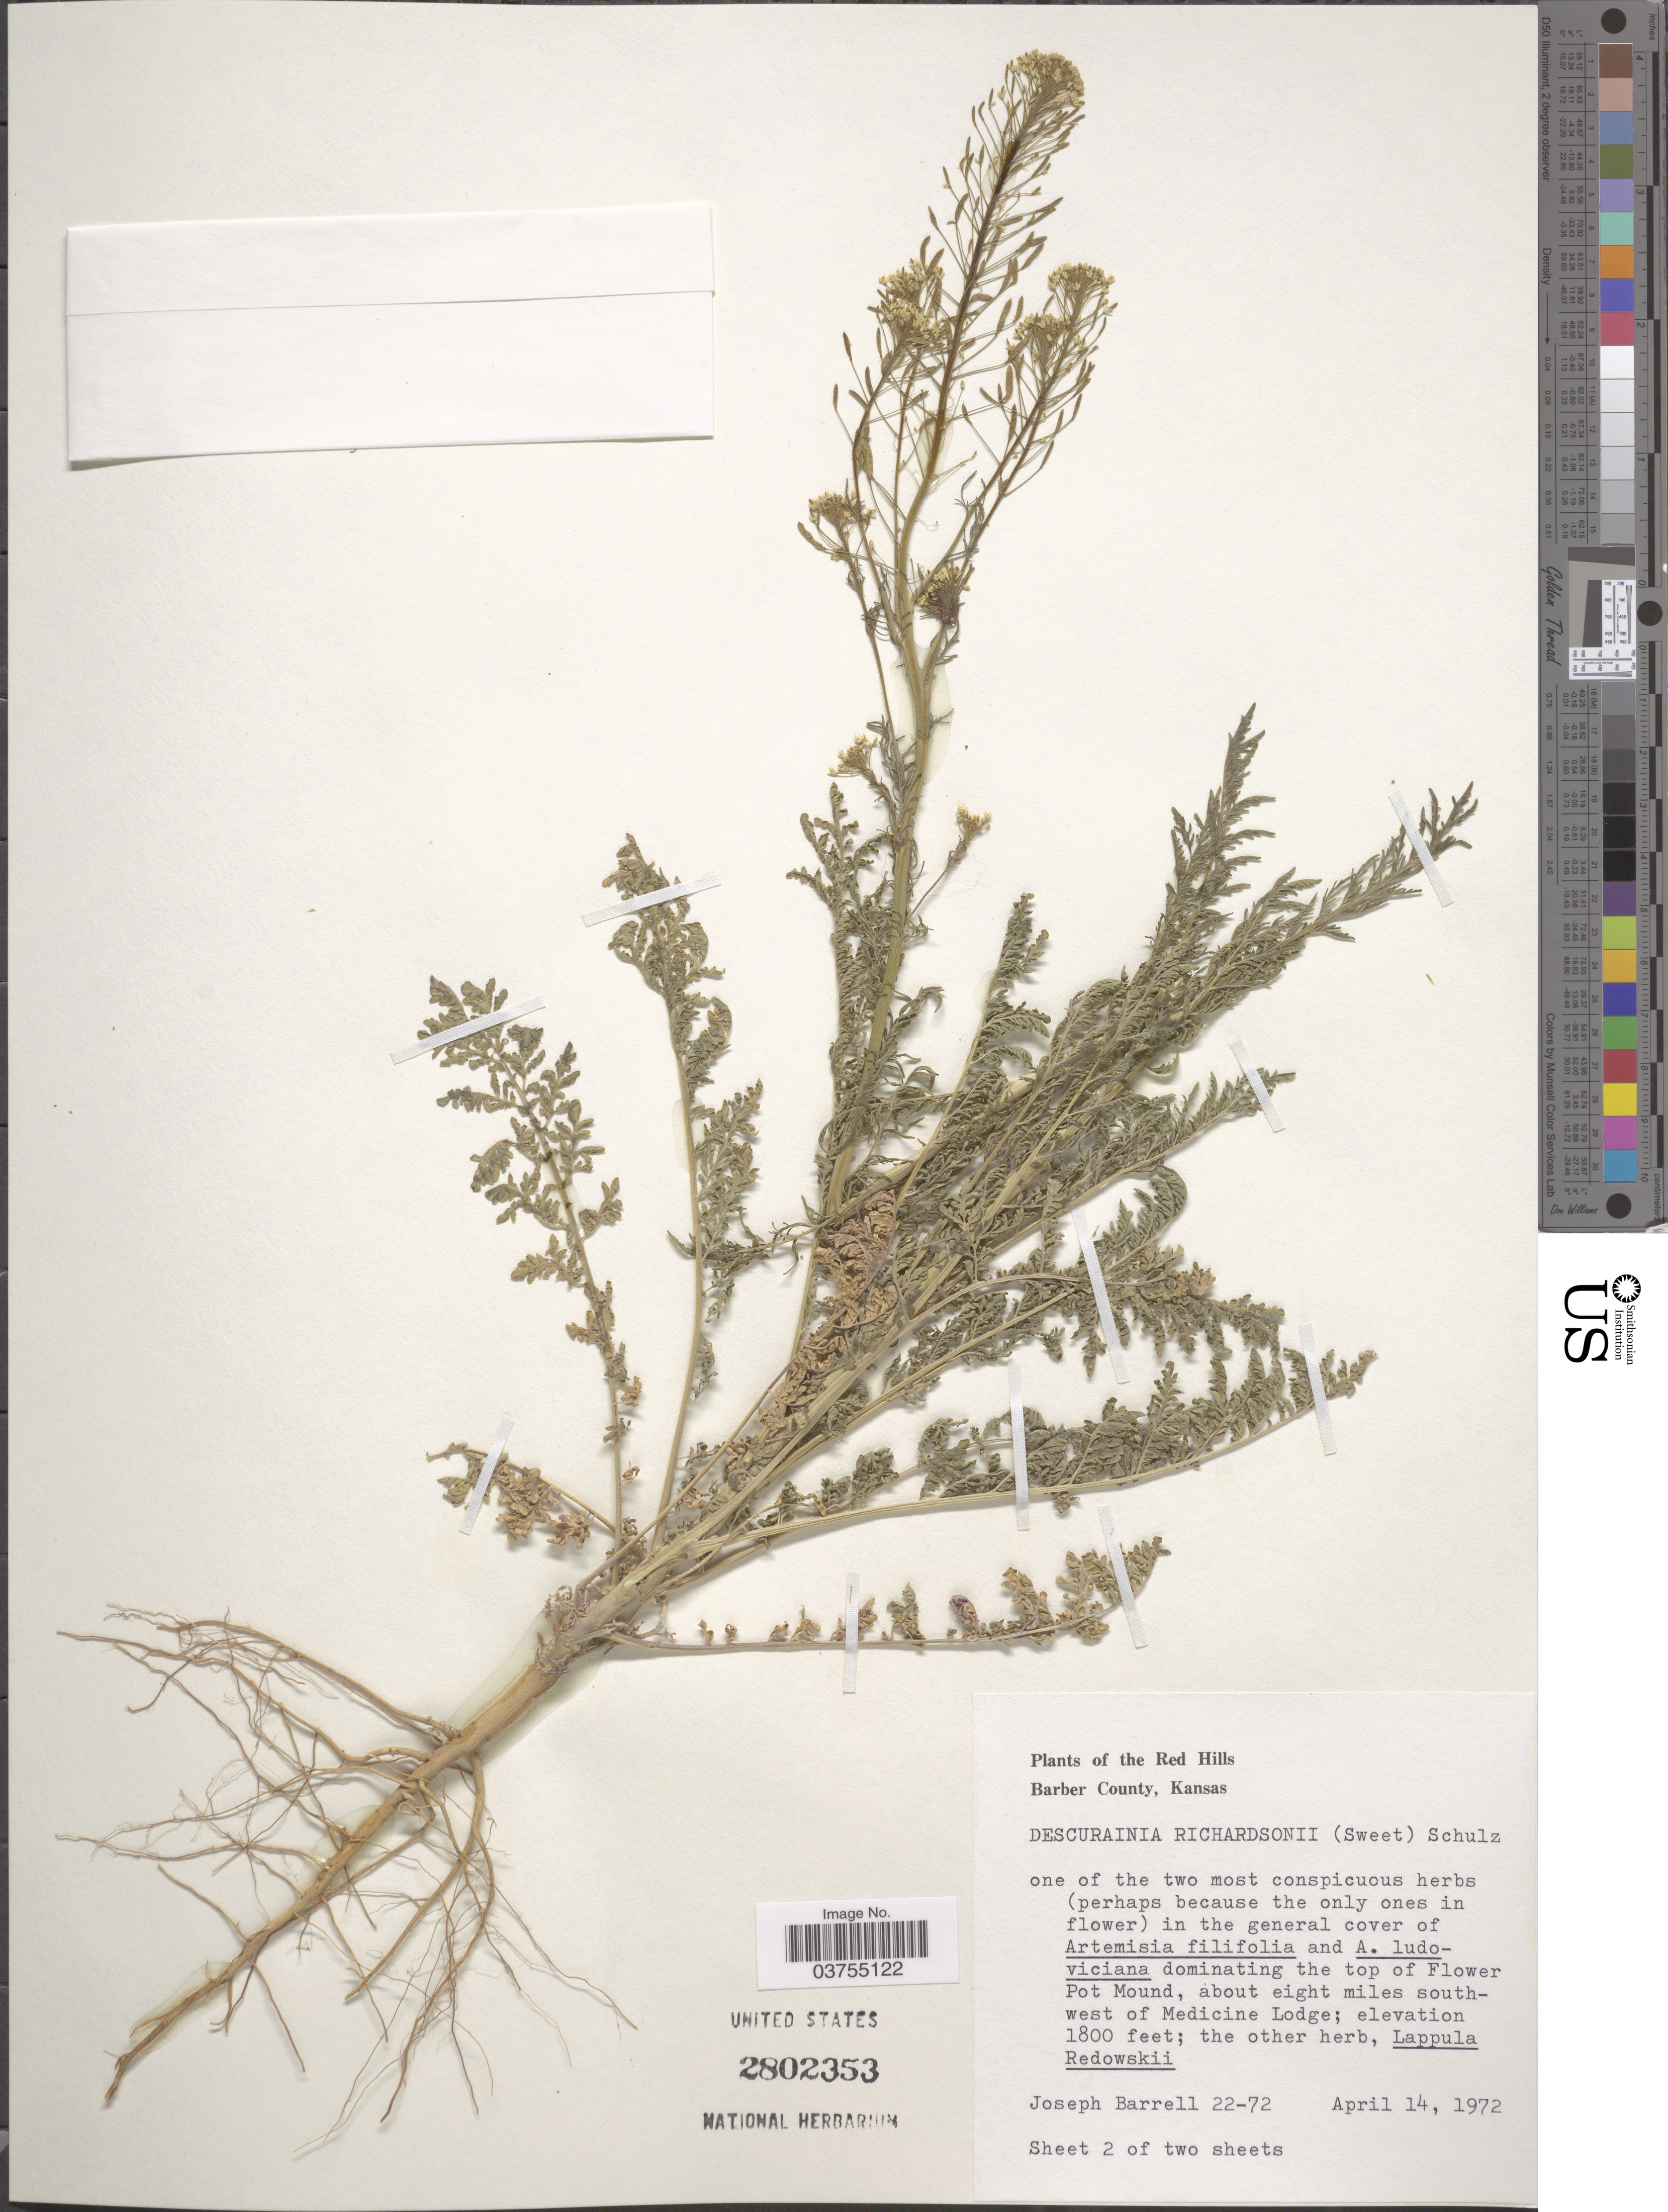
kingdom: Plantae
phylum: Tracheophyta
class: Magnoliopsida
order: Brassicales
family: Brassicaceae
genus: Descurainia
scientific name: Descurainia richardsonii subsp. incisa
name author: (Engelm. ex A. Gray) Detling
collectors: J. Barrell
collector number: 22-72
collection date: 1972-04-14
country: United States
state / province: Kansas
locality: The Red Hills. Barber County. About eight miles south-west of Medicine Lodge.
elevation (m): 549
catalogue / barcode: US 2802353